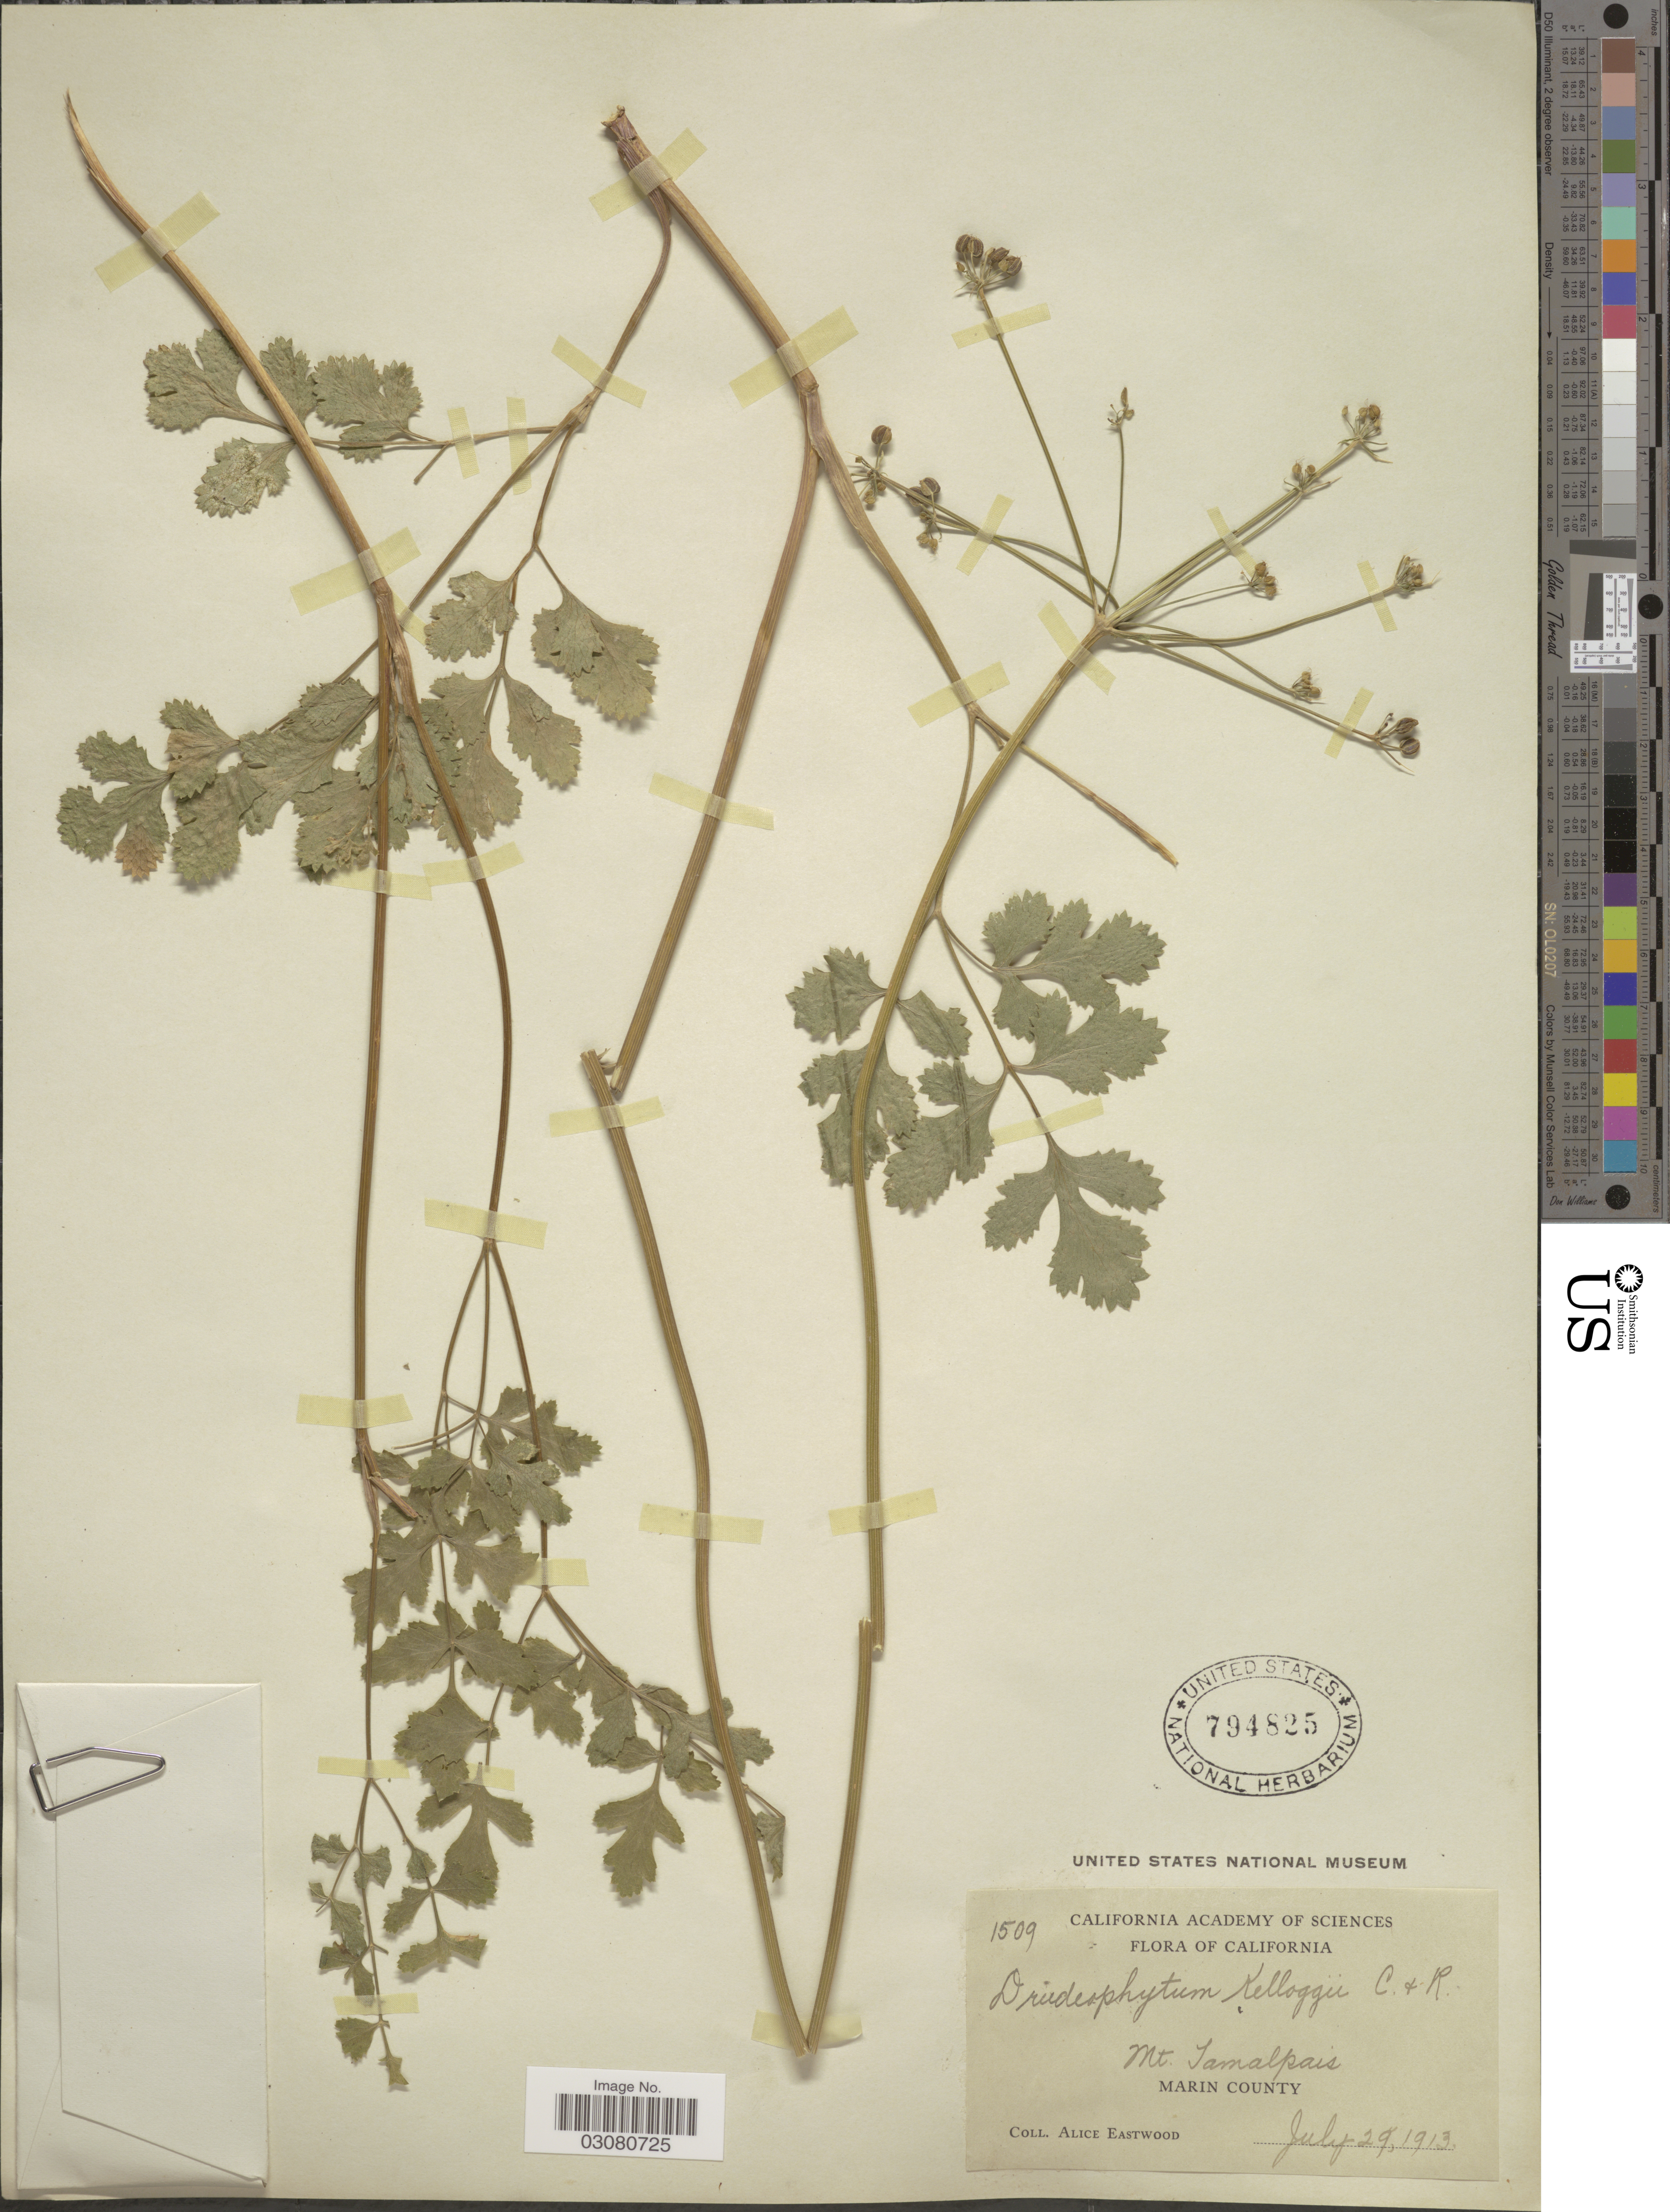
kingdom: Plantae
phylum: Tracheophyta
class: Magnoliopsida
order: Apiales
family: Apiaceae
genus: Drudeophytum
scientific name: Drudeophytum kelloggii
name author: (A. Gray) J.M. Coult. & Rose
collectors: A. Eastwood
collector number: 1509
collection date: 1913-07-29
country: United States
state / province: California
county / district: Marin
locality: Mt. Tamalpais. Marin County.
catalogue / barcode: US 794825